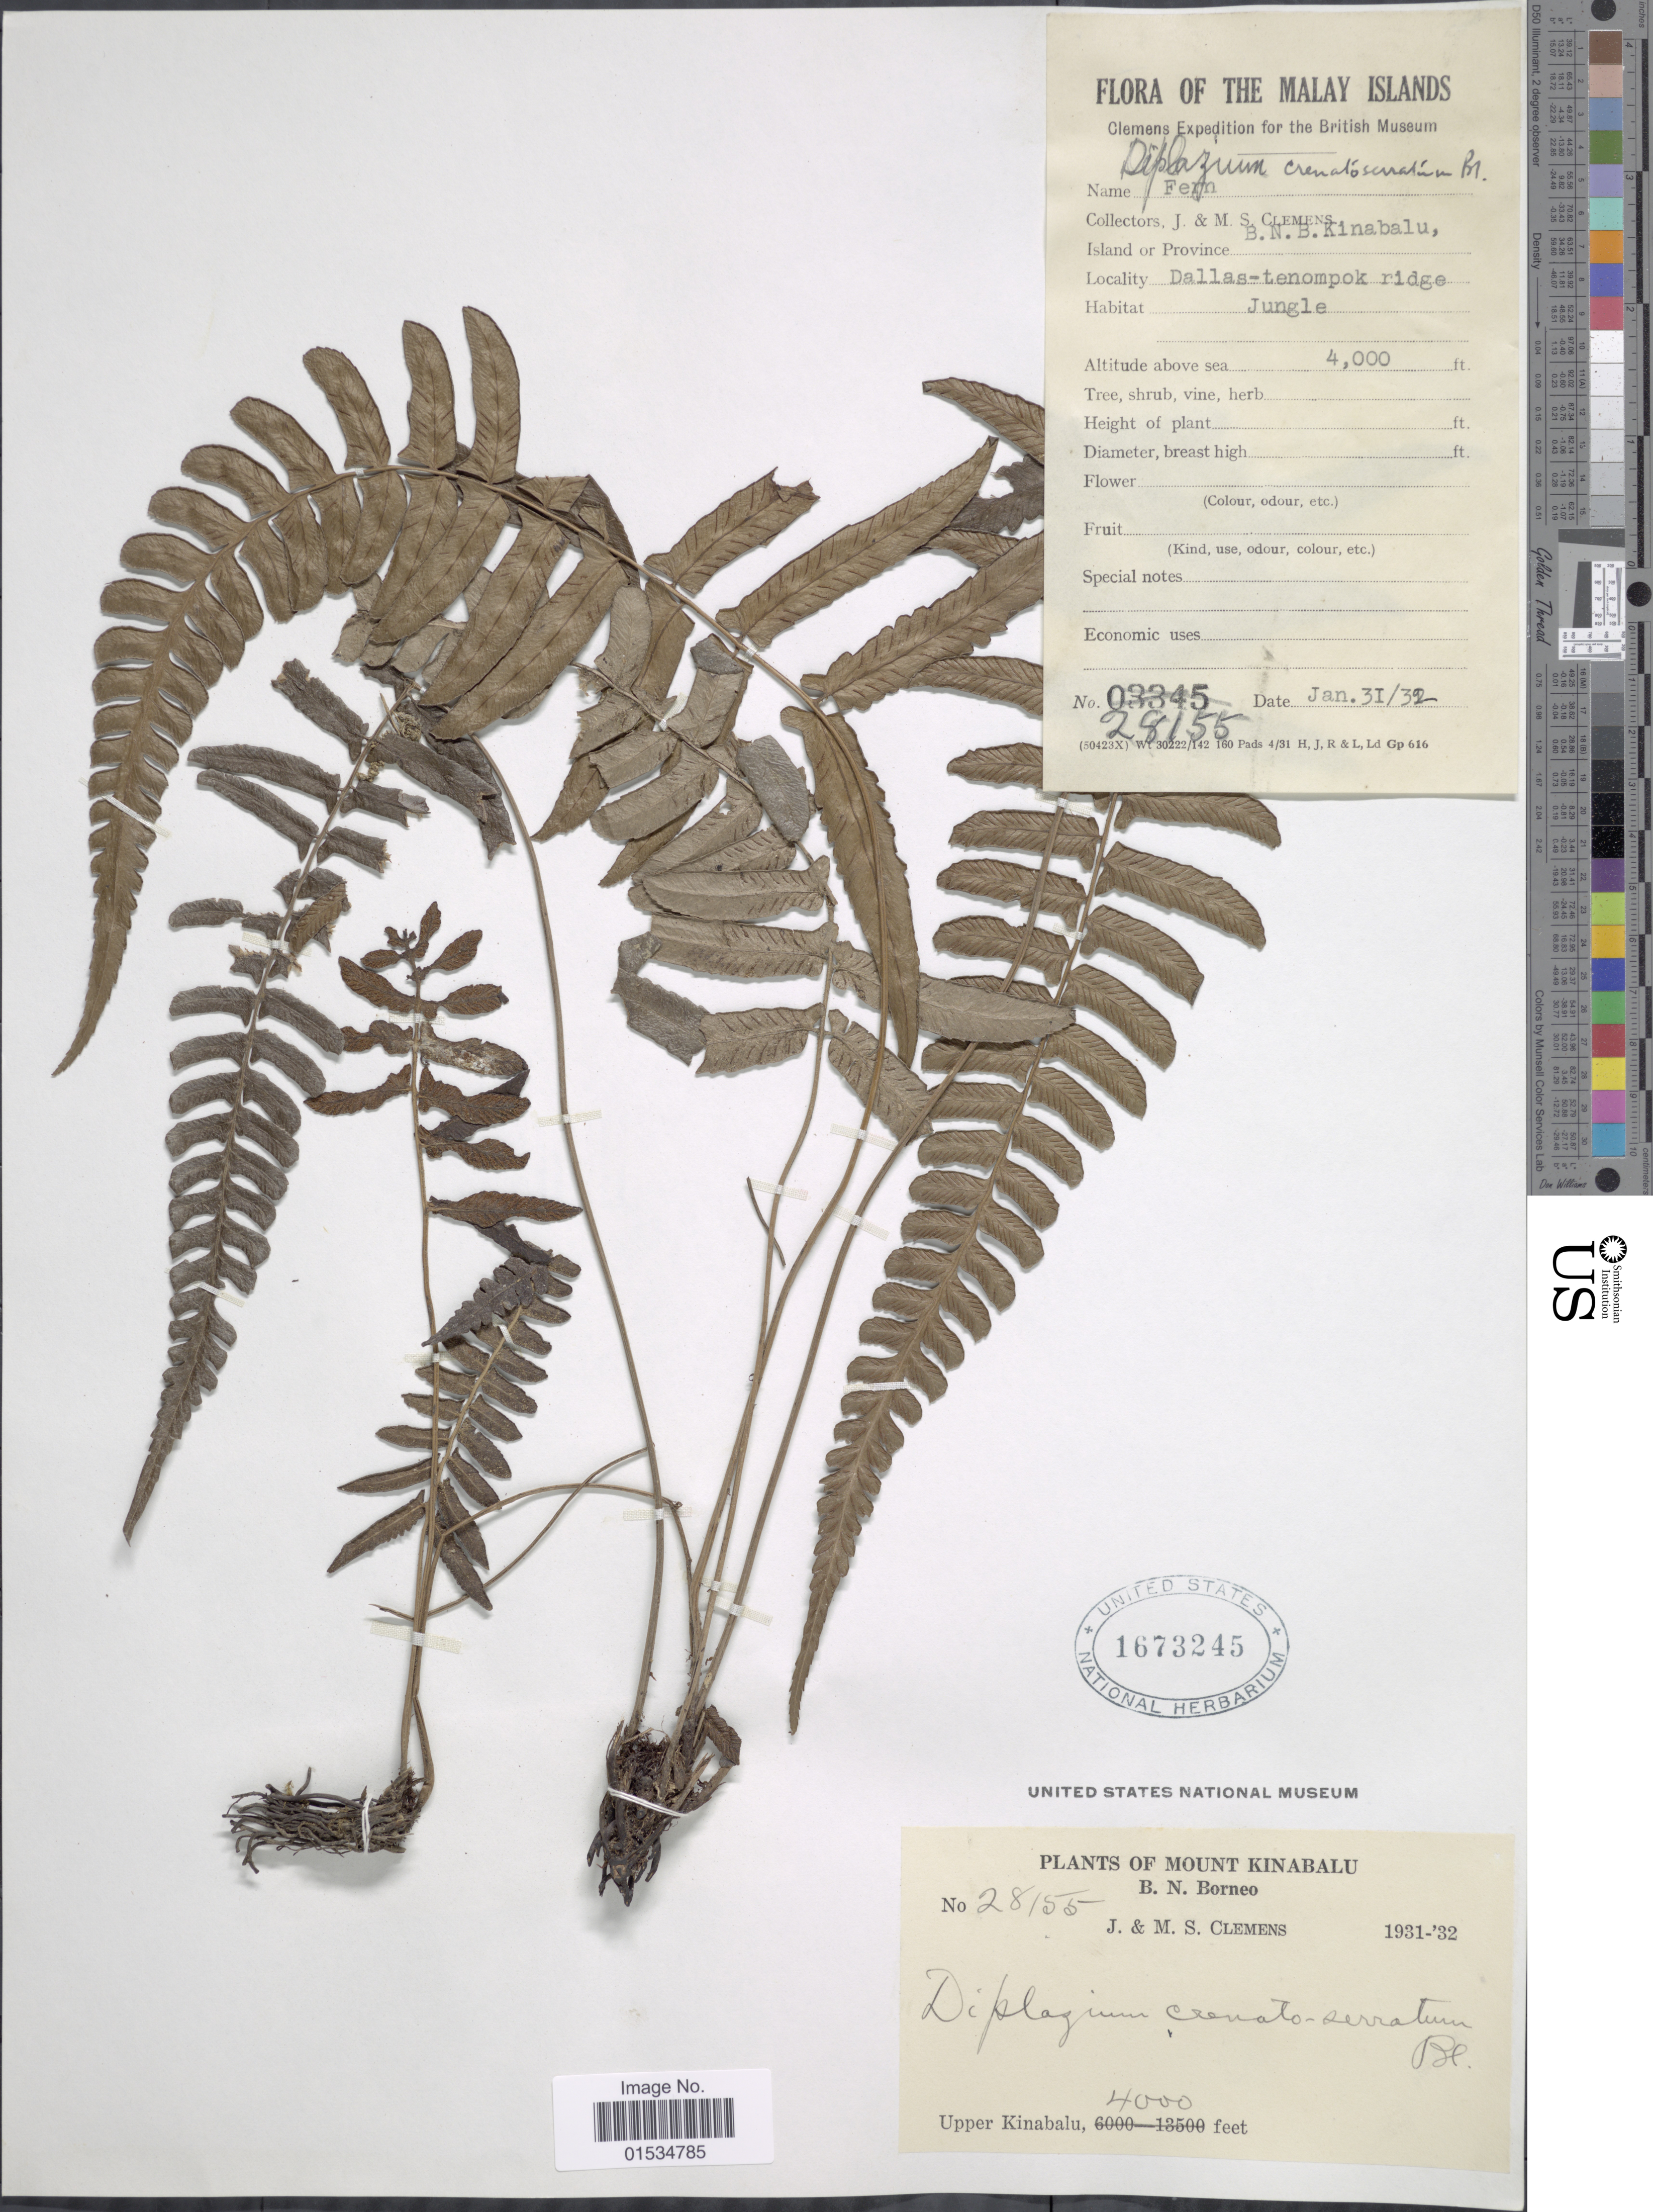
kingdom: Plantae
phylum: Tracheophyta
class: Polypodiopsida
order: Polypodiales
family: Athyriaceae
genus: Diplazium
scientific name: Diplazium crenatoserratum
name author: (Blume) T. Moore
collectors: J. Clemens & M. S. Clemens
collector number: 28155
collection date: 1931-01/1932-01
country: Malaysia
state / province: Sabah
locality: B.N.B. Kinabalu, Dallas-tenompok ridge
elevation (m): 1219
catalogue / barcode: US 1673245